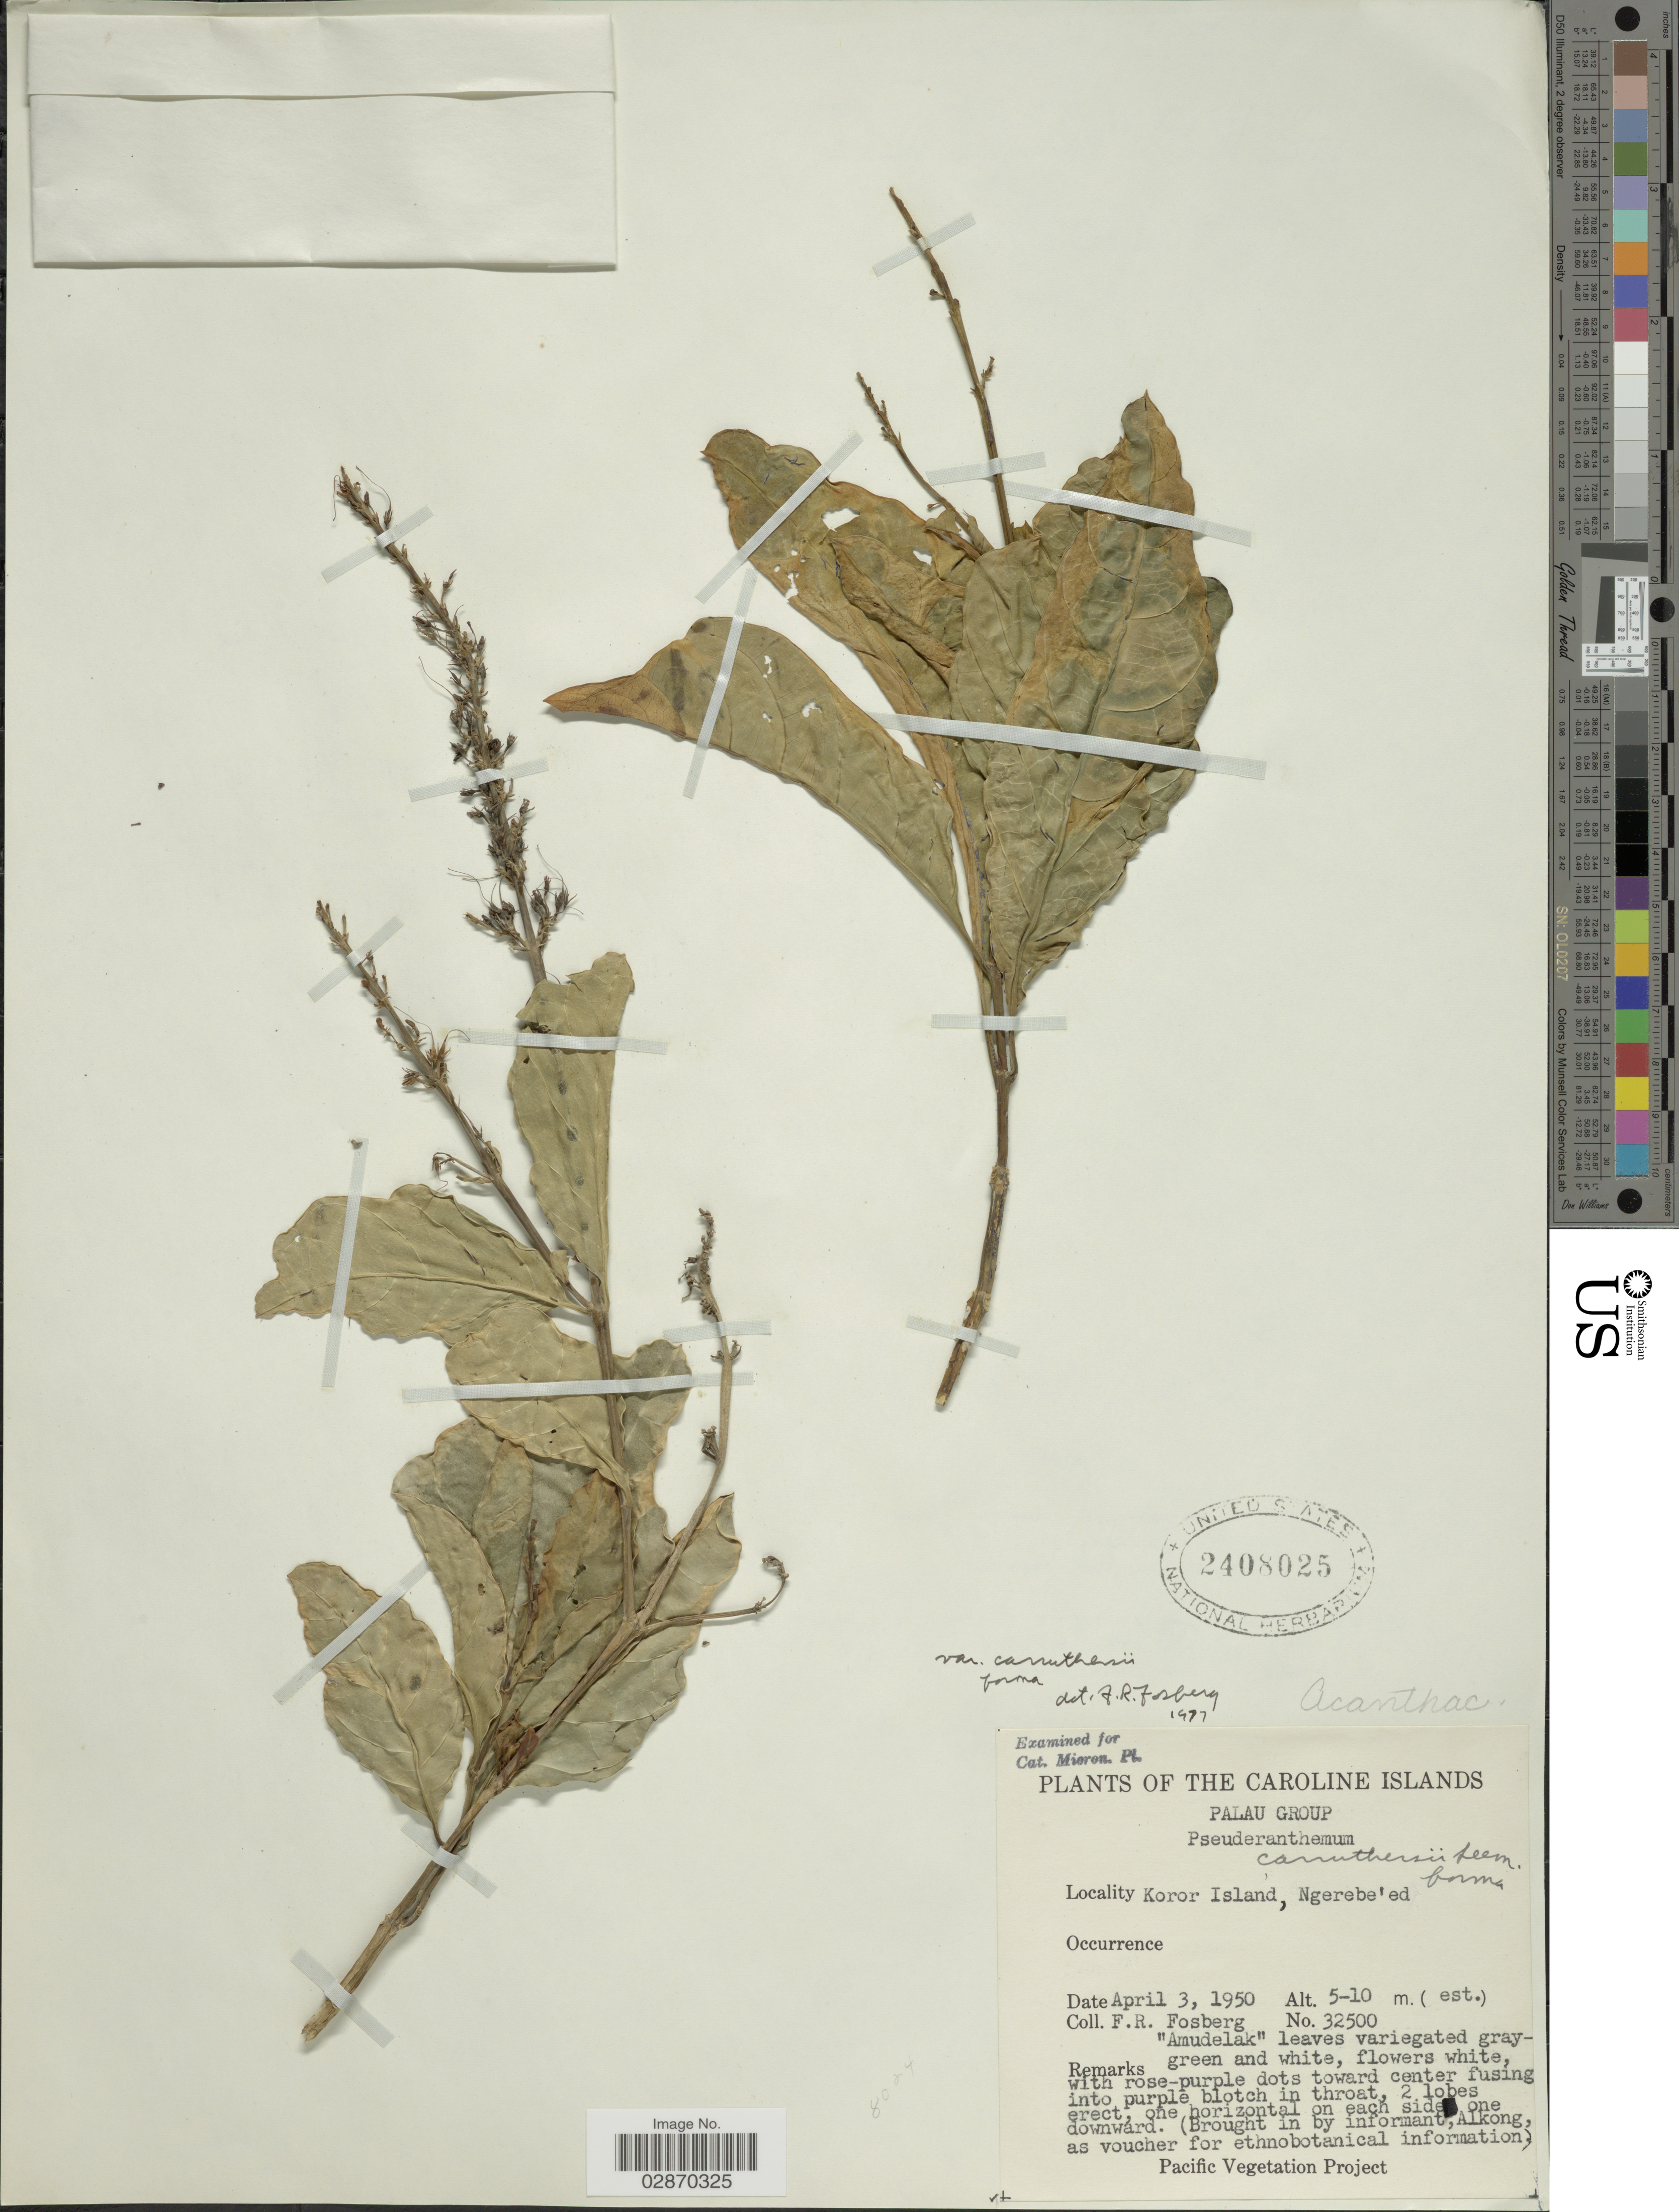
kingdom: Plantae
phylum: Tracheophyta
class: Magnoliopsida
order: Lamiales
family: Acanthaceae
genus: Pseuderanthemum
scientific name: Pseuderanthemum carruthersii var. carruthersii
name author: (Seem.) Guillaumin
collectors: F. R. Fosberg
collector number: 32500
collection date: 1950-04-03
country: Palau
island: Oreor [Koror]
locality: Caroline Islands. Palau Group. Koror Island, Ngerebe'ed.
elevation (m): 5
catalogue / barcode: US 2408025